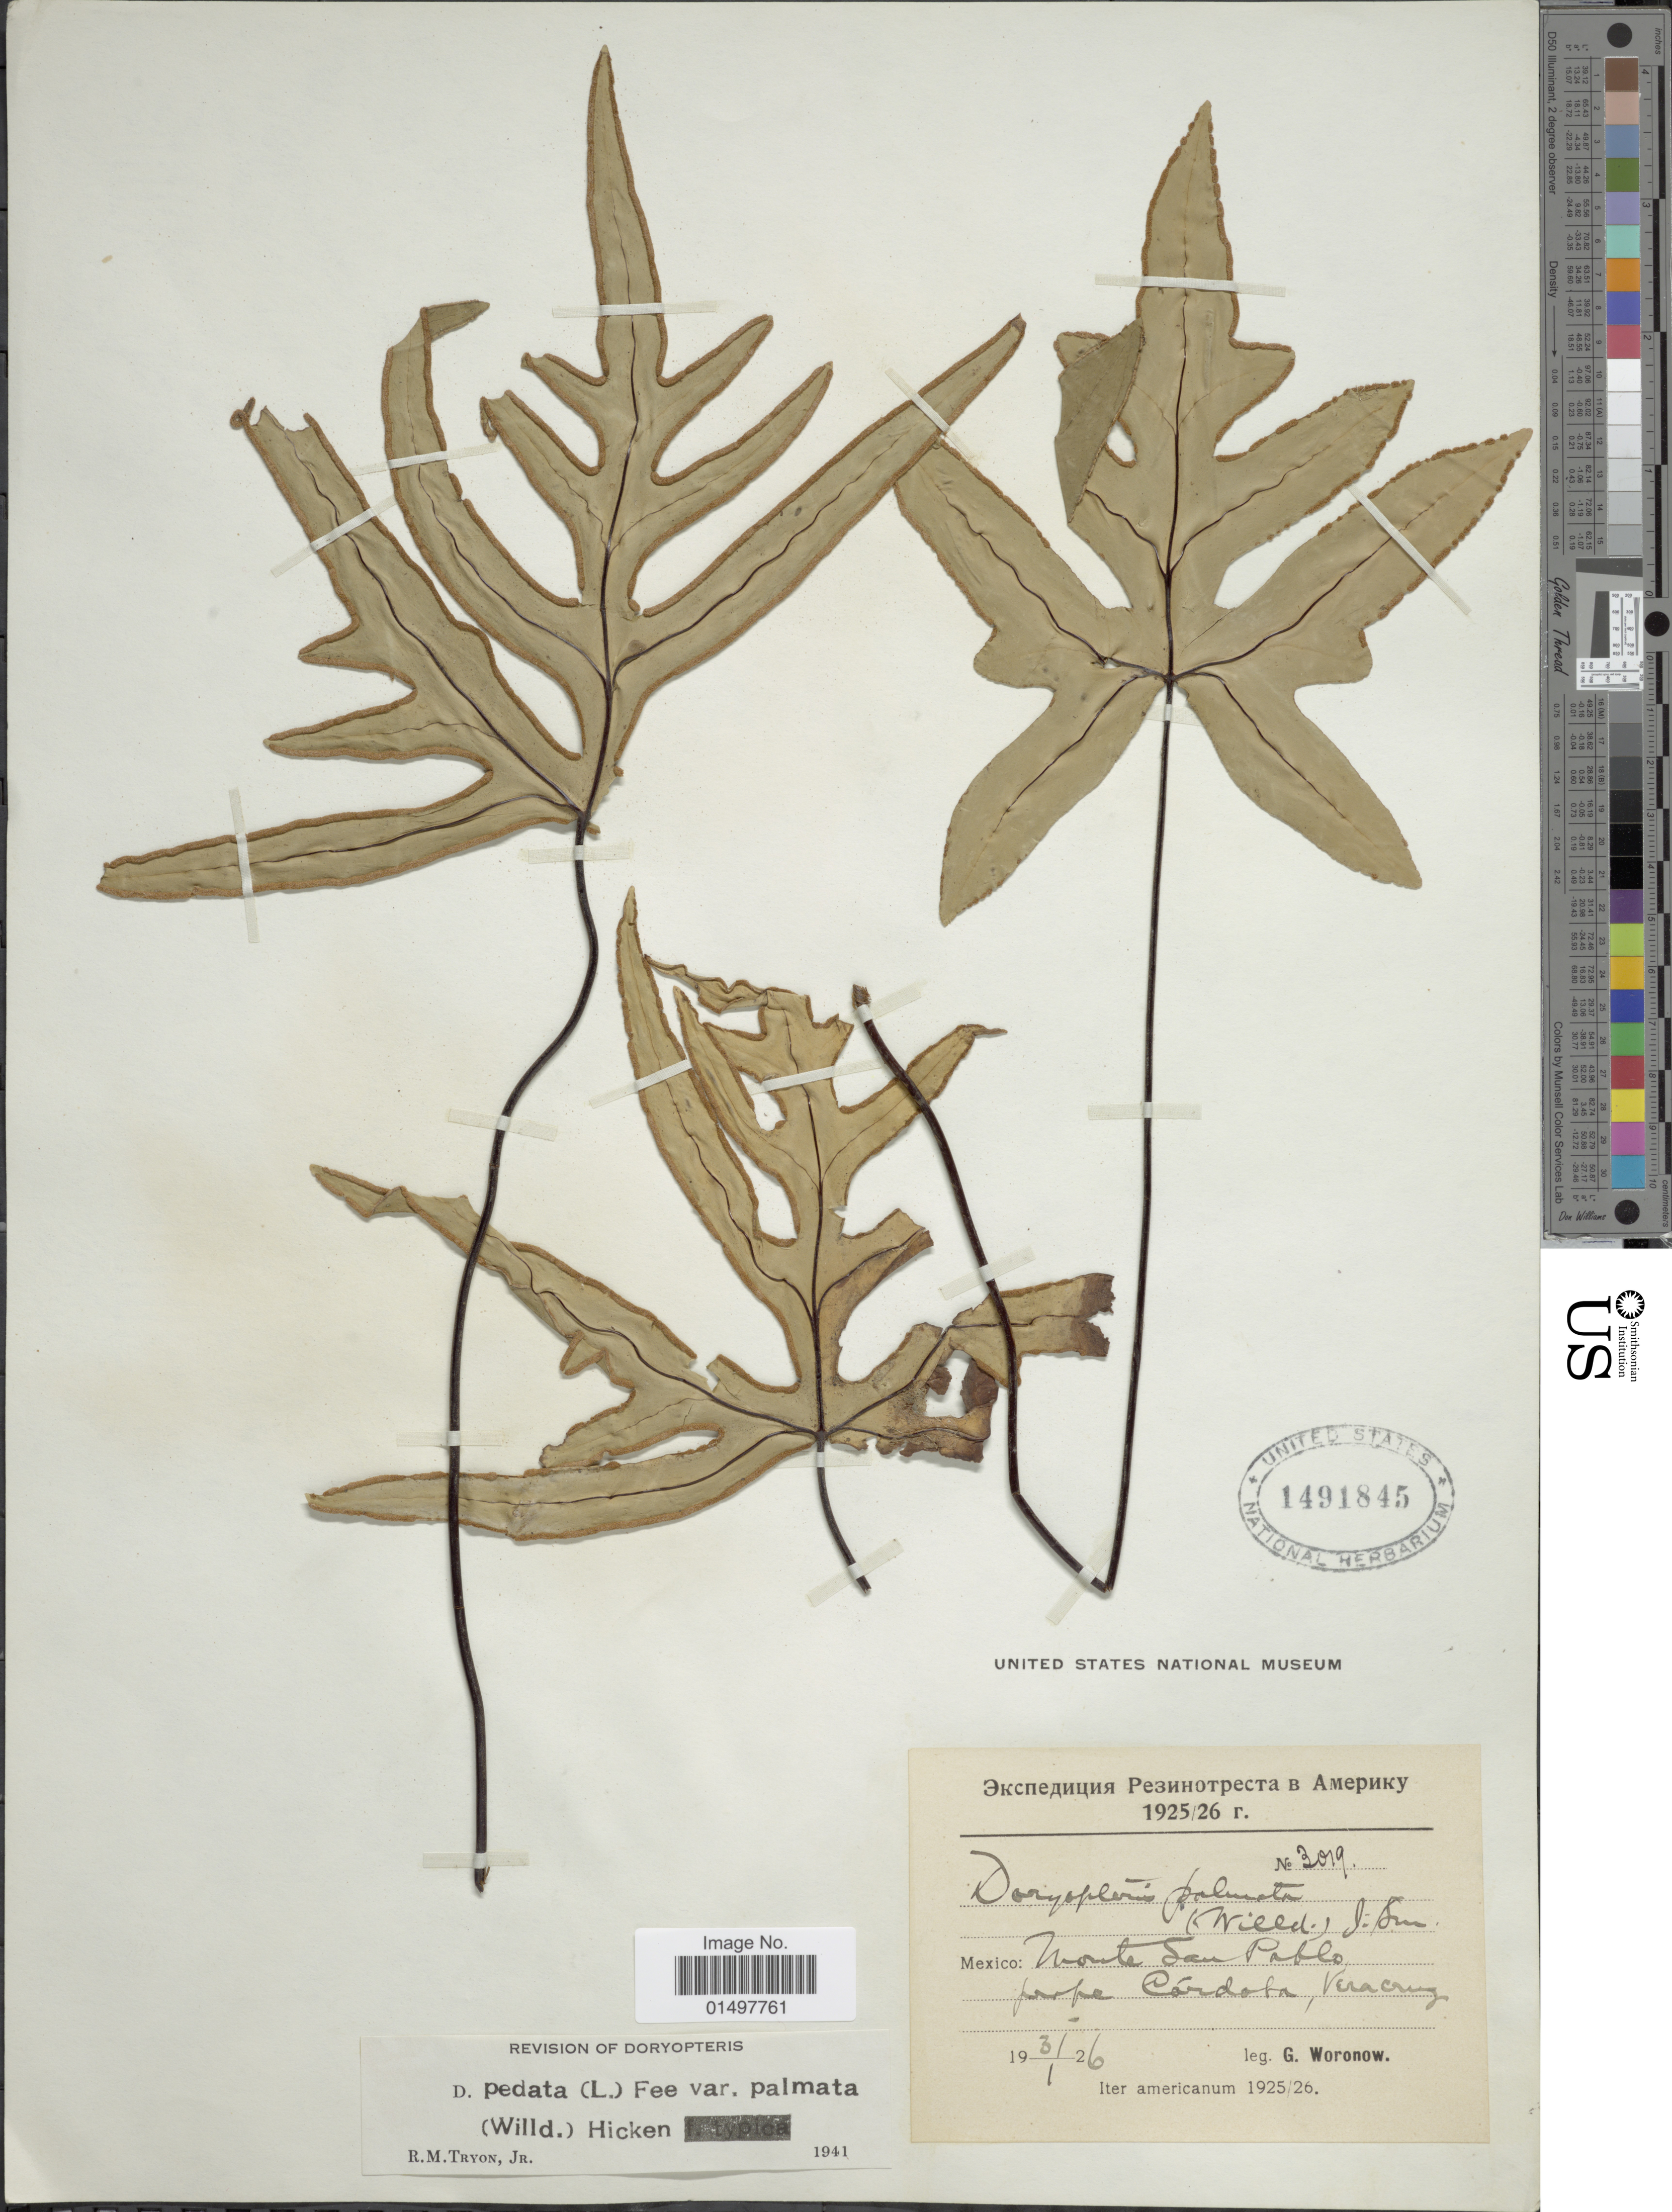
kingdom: Plantae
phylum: Tracheophyta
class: Polypodiopsida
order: Polypodiales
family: Pteridaceae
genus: Doryopteris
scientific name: Doryopteris pedata var. palmata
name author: (Willd.) Hicken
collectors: G. Woronow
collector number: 3019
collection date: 1926-01-31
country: Mexico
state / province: Veracruz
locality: Monte San Pablo, prope Cordoba, Veracruz.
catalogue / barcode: US 1491845